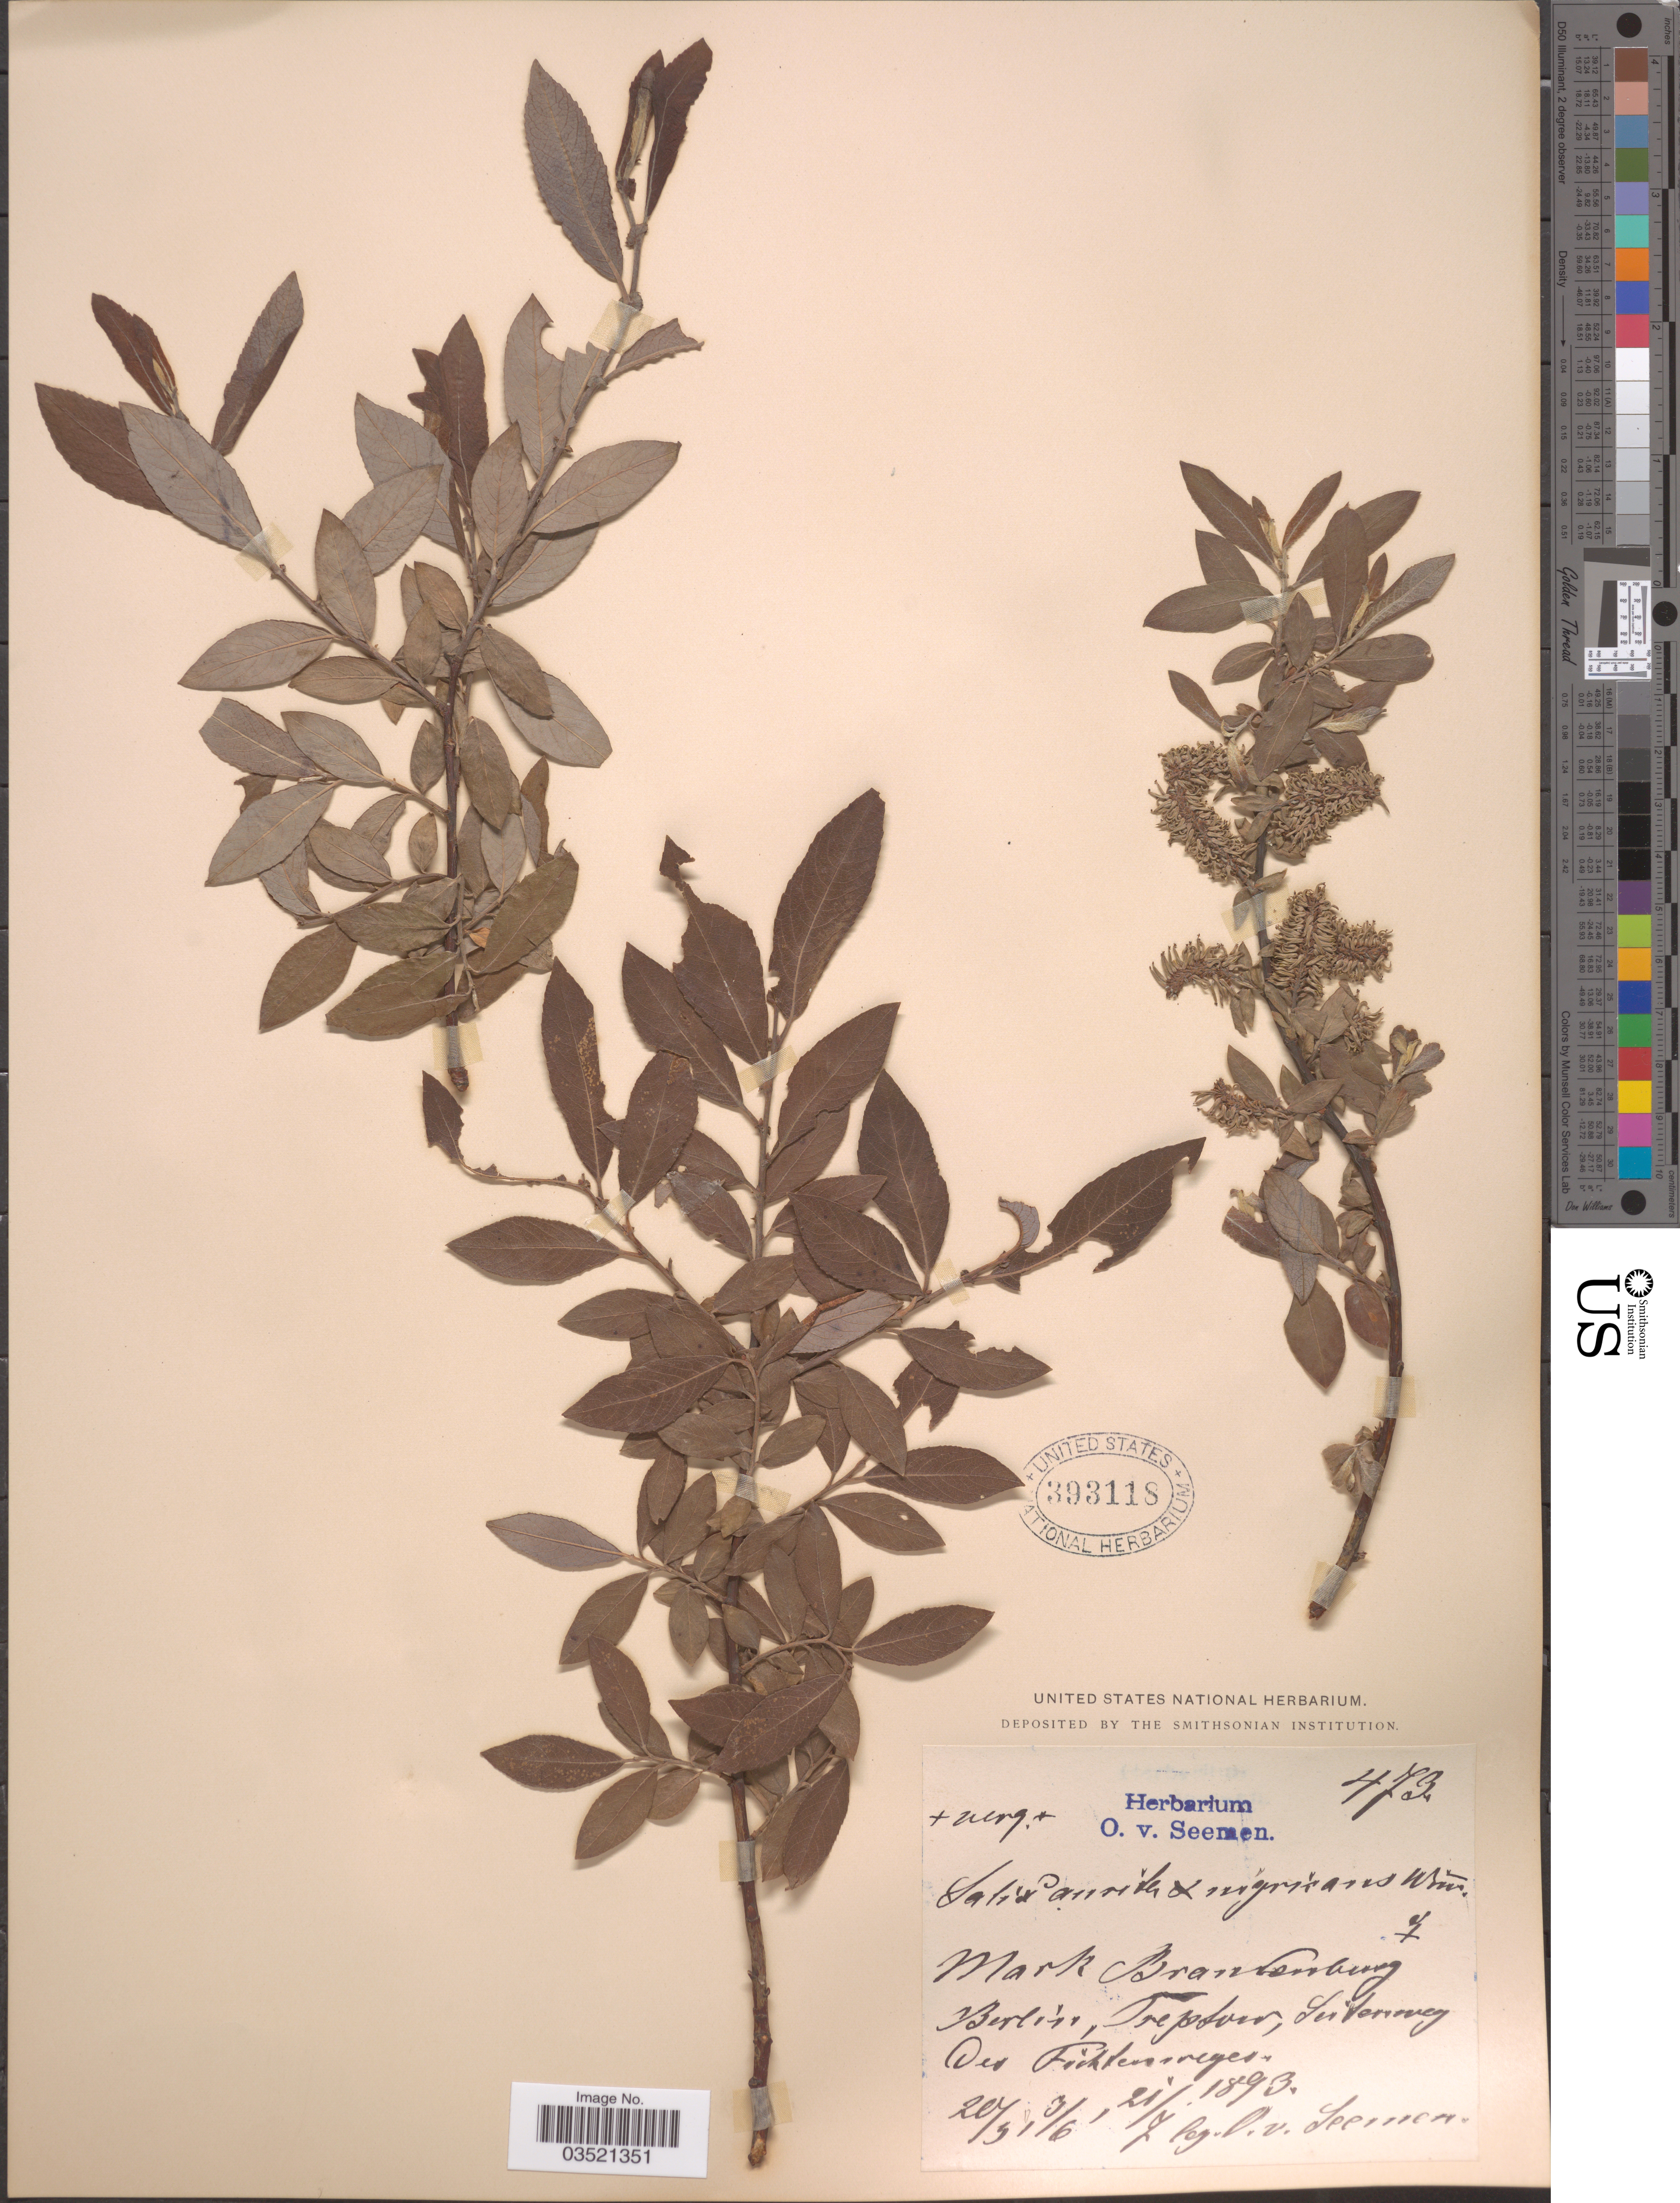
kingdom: Plantae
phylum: Tracheophyta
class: Magnoliopsida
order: Malpighiales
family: Salicaceae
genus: Salix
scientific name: Salix aurita x S. nigricans Sm.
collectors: K. O. von Seemen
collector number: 473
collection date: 1893-05-20/1893-07-21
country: Germany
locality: Mark Brandenburg, Berlin, Treptow, Geitenweg [interpreted] des Fichtenwegen.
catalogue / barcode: US 393118